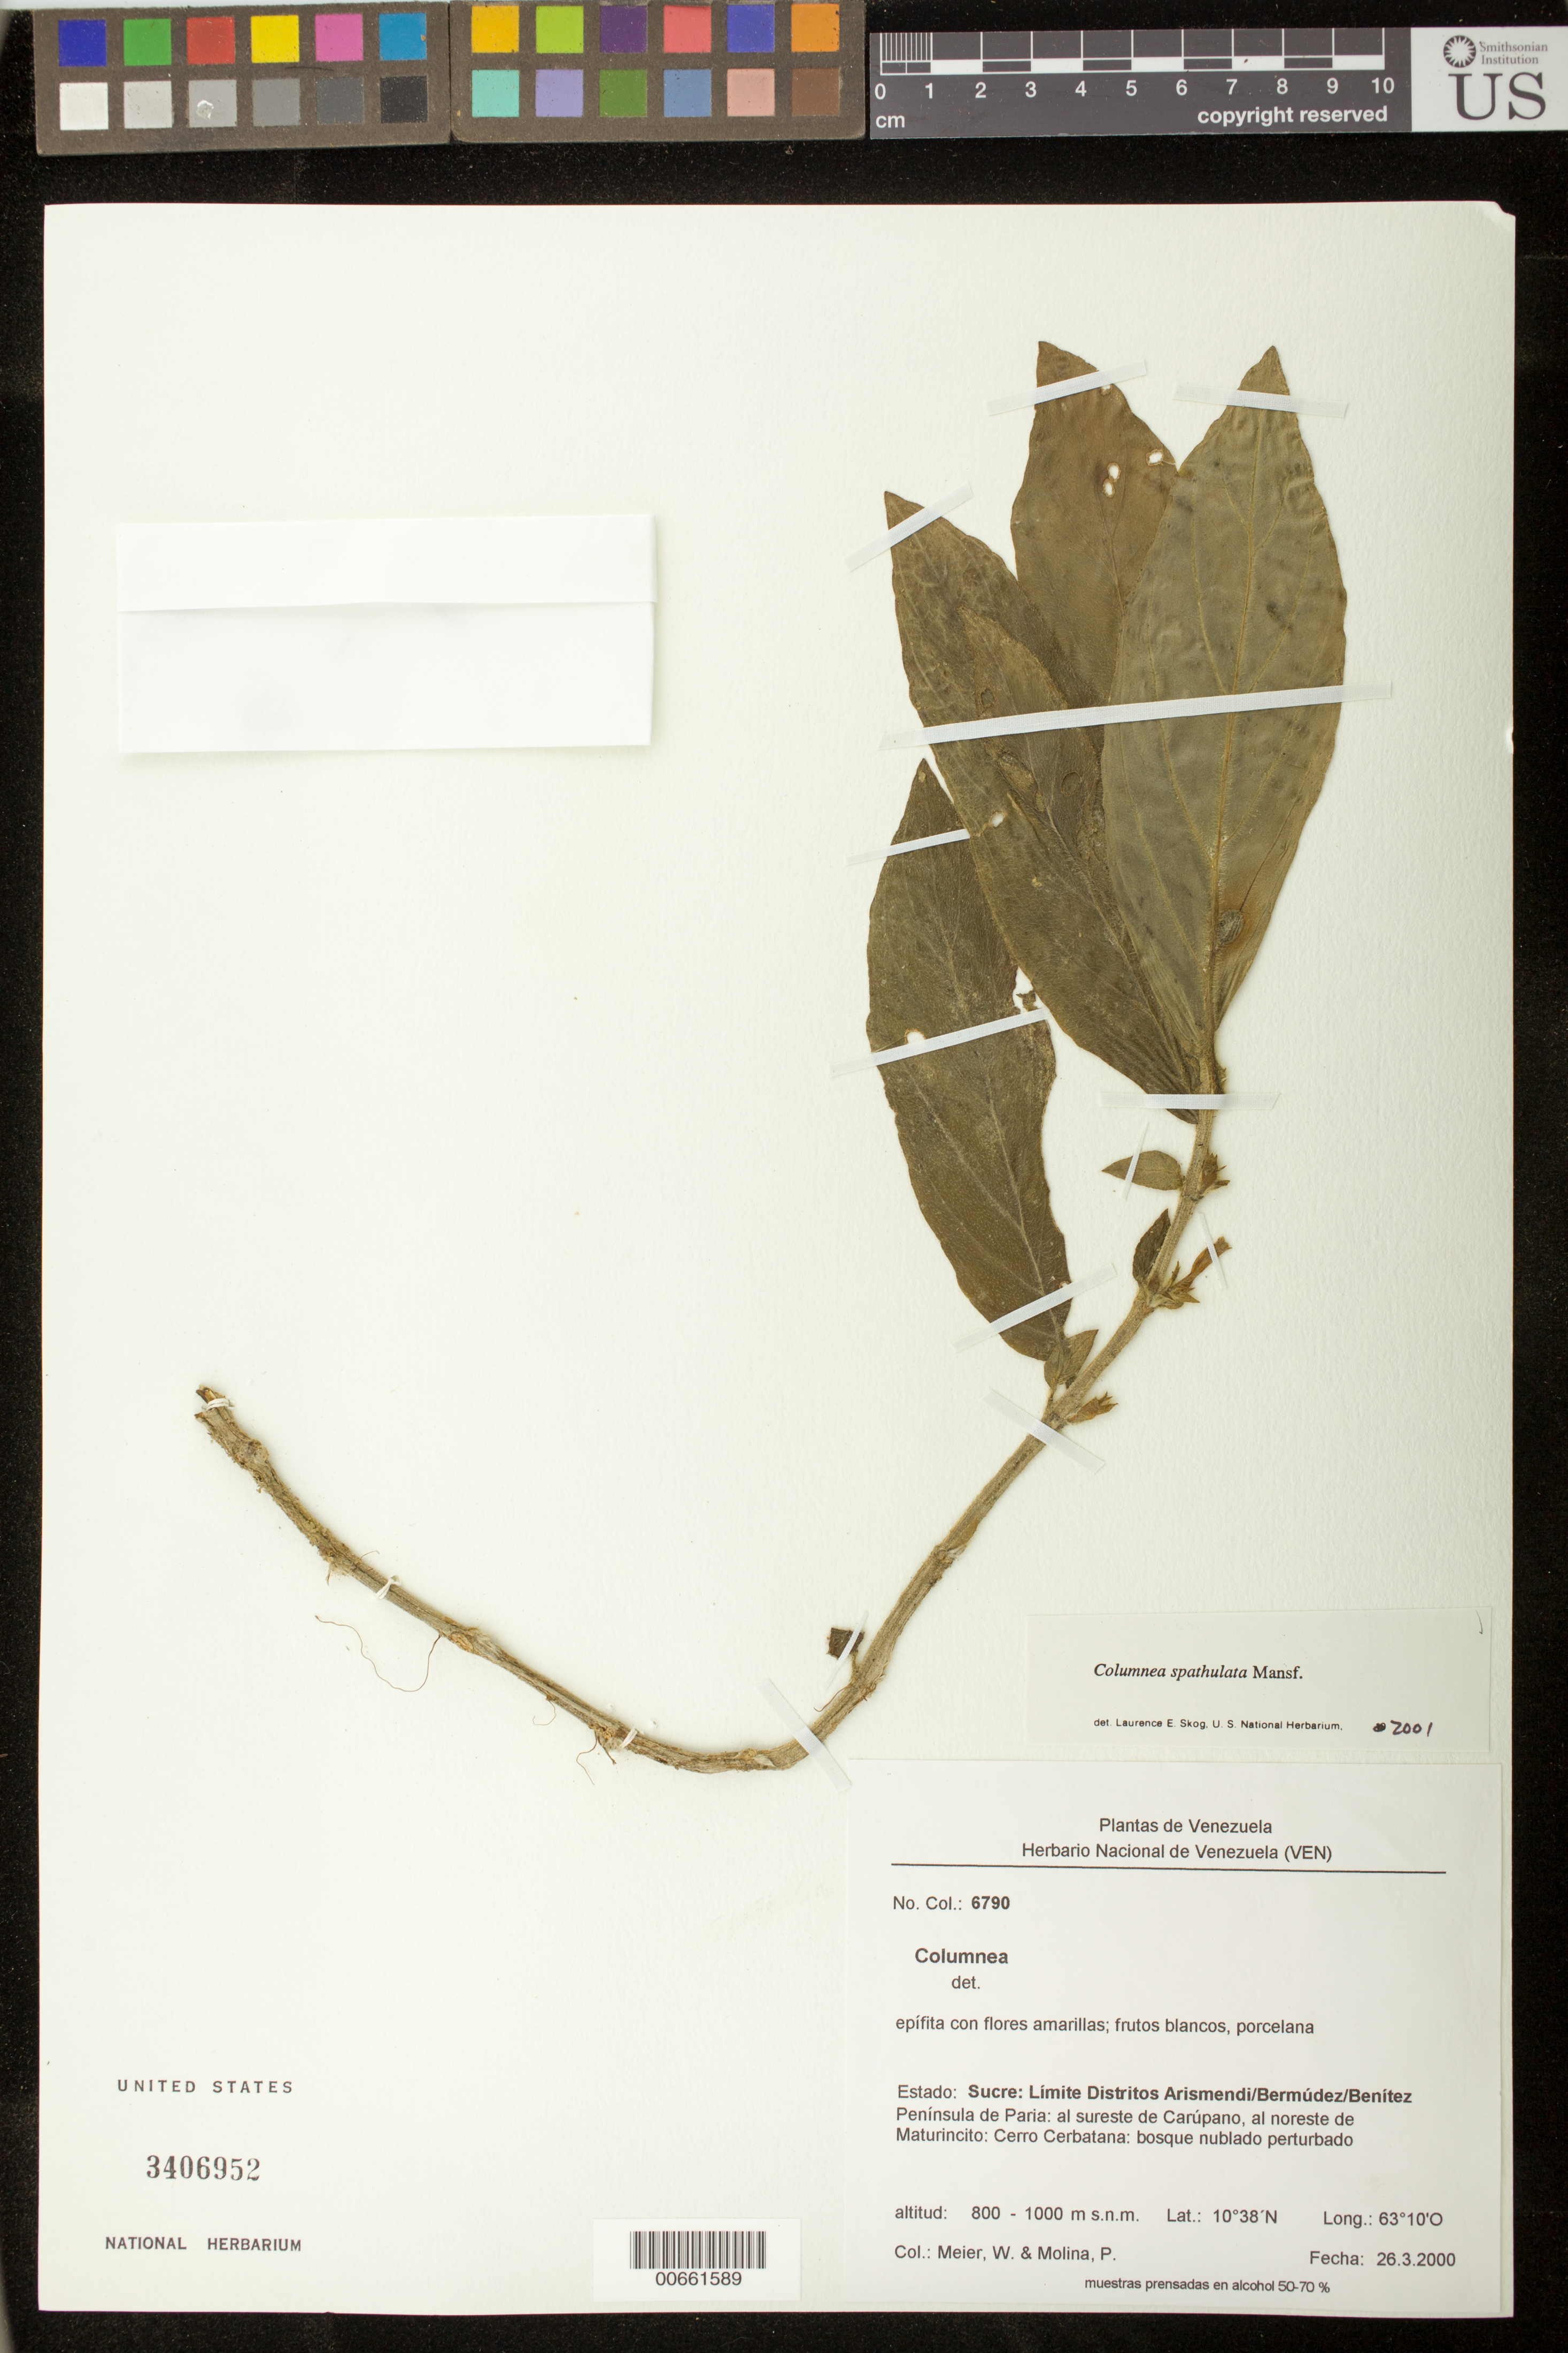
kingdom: Plantae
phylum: Tracheophyta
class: Magnoliopsida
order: Lamiales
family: Gesneriaceae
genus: Columnea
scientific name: Columnea spathulata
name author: Mansf.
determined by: Skog, Laurence E.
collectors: W. Meier & P. Molina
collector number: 6790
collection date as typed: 26 Mar 2000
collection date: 2000-03-26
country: Venezuela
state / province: Sucre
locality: Limite Distritos Arismendi/Bermúdez/Benítez; Península de Paria: al sureste de Carúpano, al noreste de Maturincito: Cerro Cerbatana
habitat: Bosque nublado perturbado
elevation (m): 800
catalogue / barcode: US 3406952